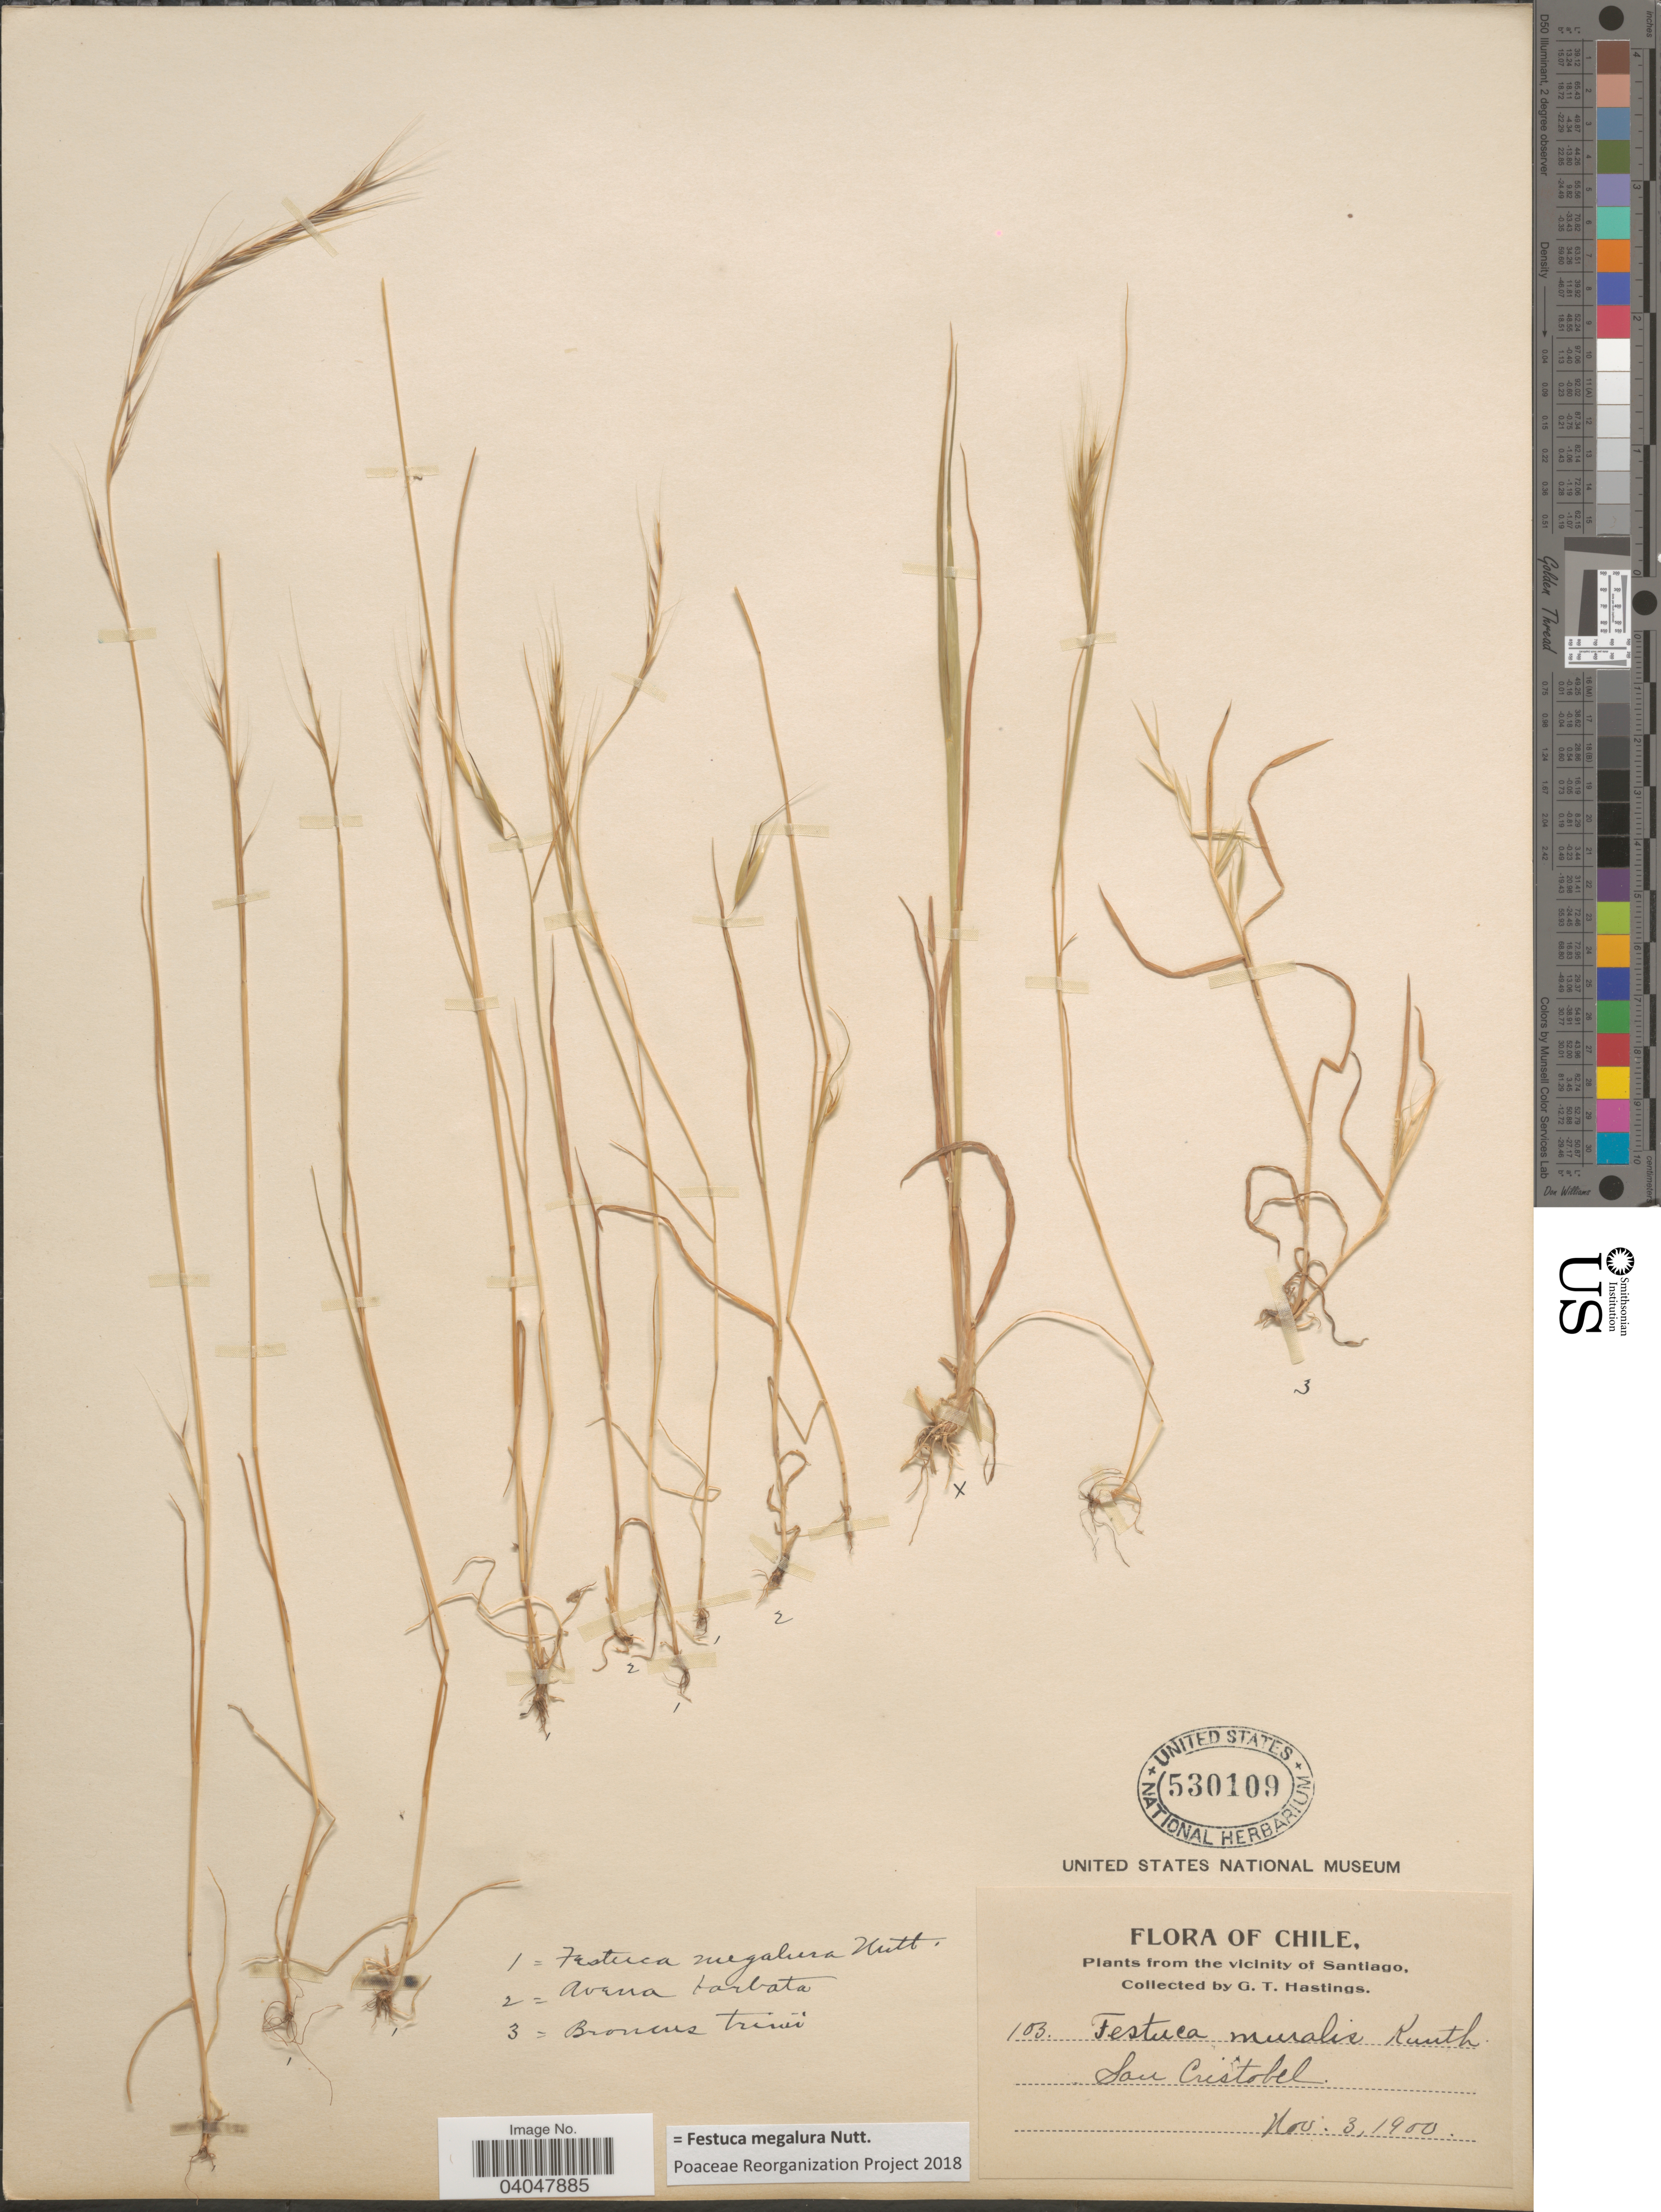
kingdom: Plantae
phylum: Tracheophyta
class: Liliopsida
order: Poales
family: Poaceae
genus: Festuca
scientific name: Festuca megalura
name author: Nutt.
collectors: G. Hastings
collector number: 103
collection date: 1900-11-03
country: Chile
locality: From the vicinity of Santiago. San Cristobel.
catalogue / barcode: US 530109